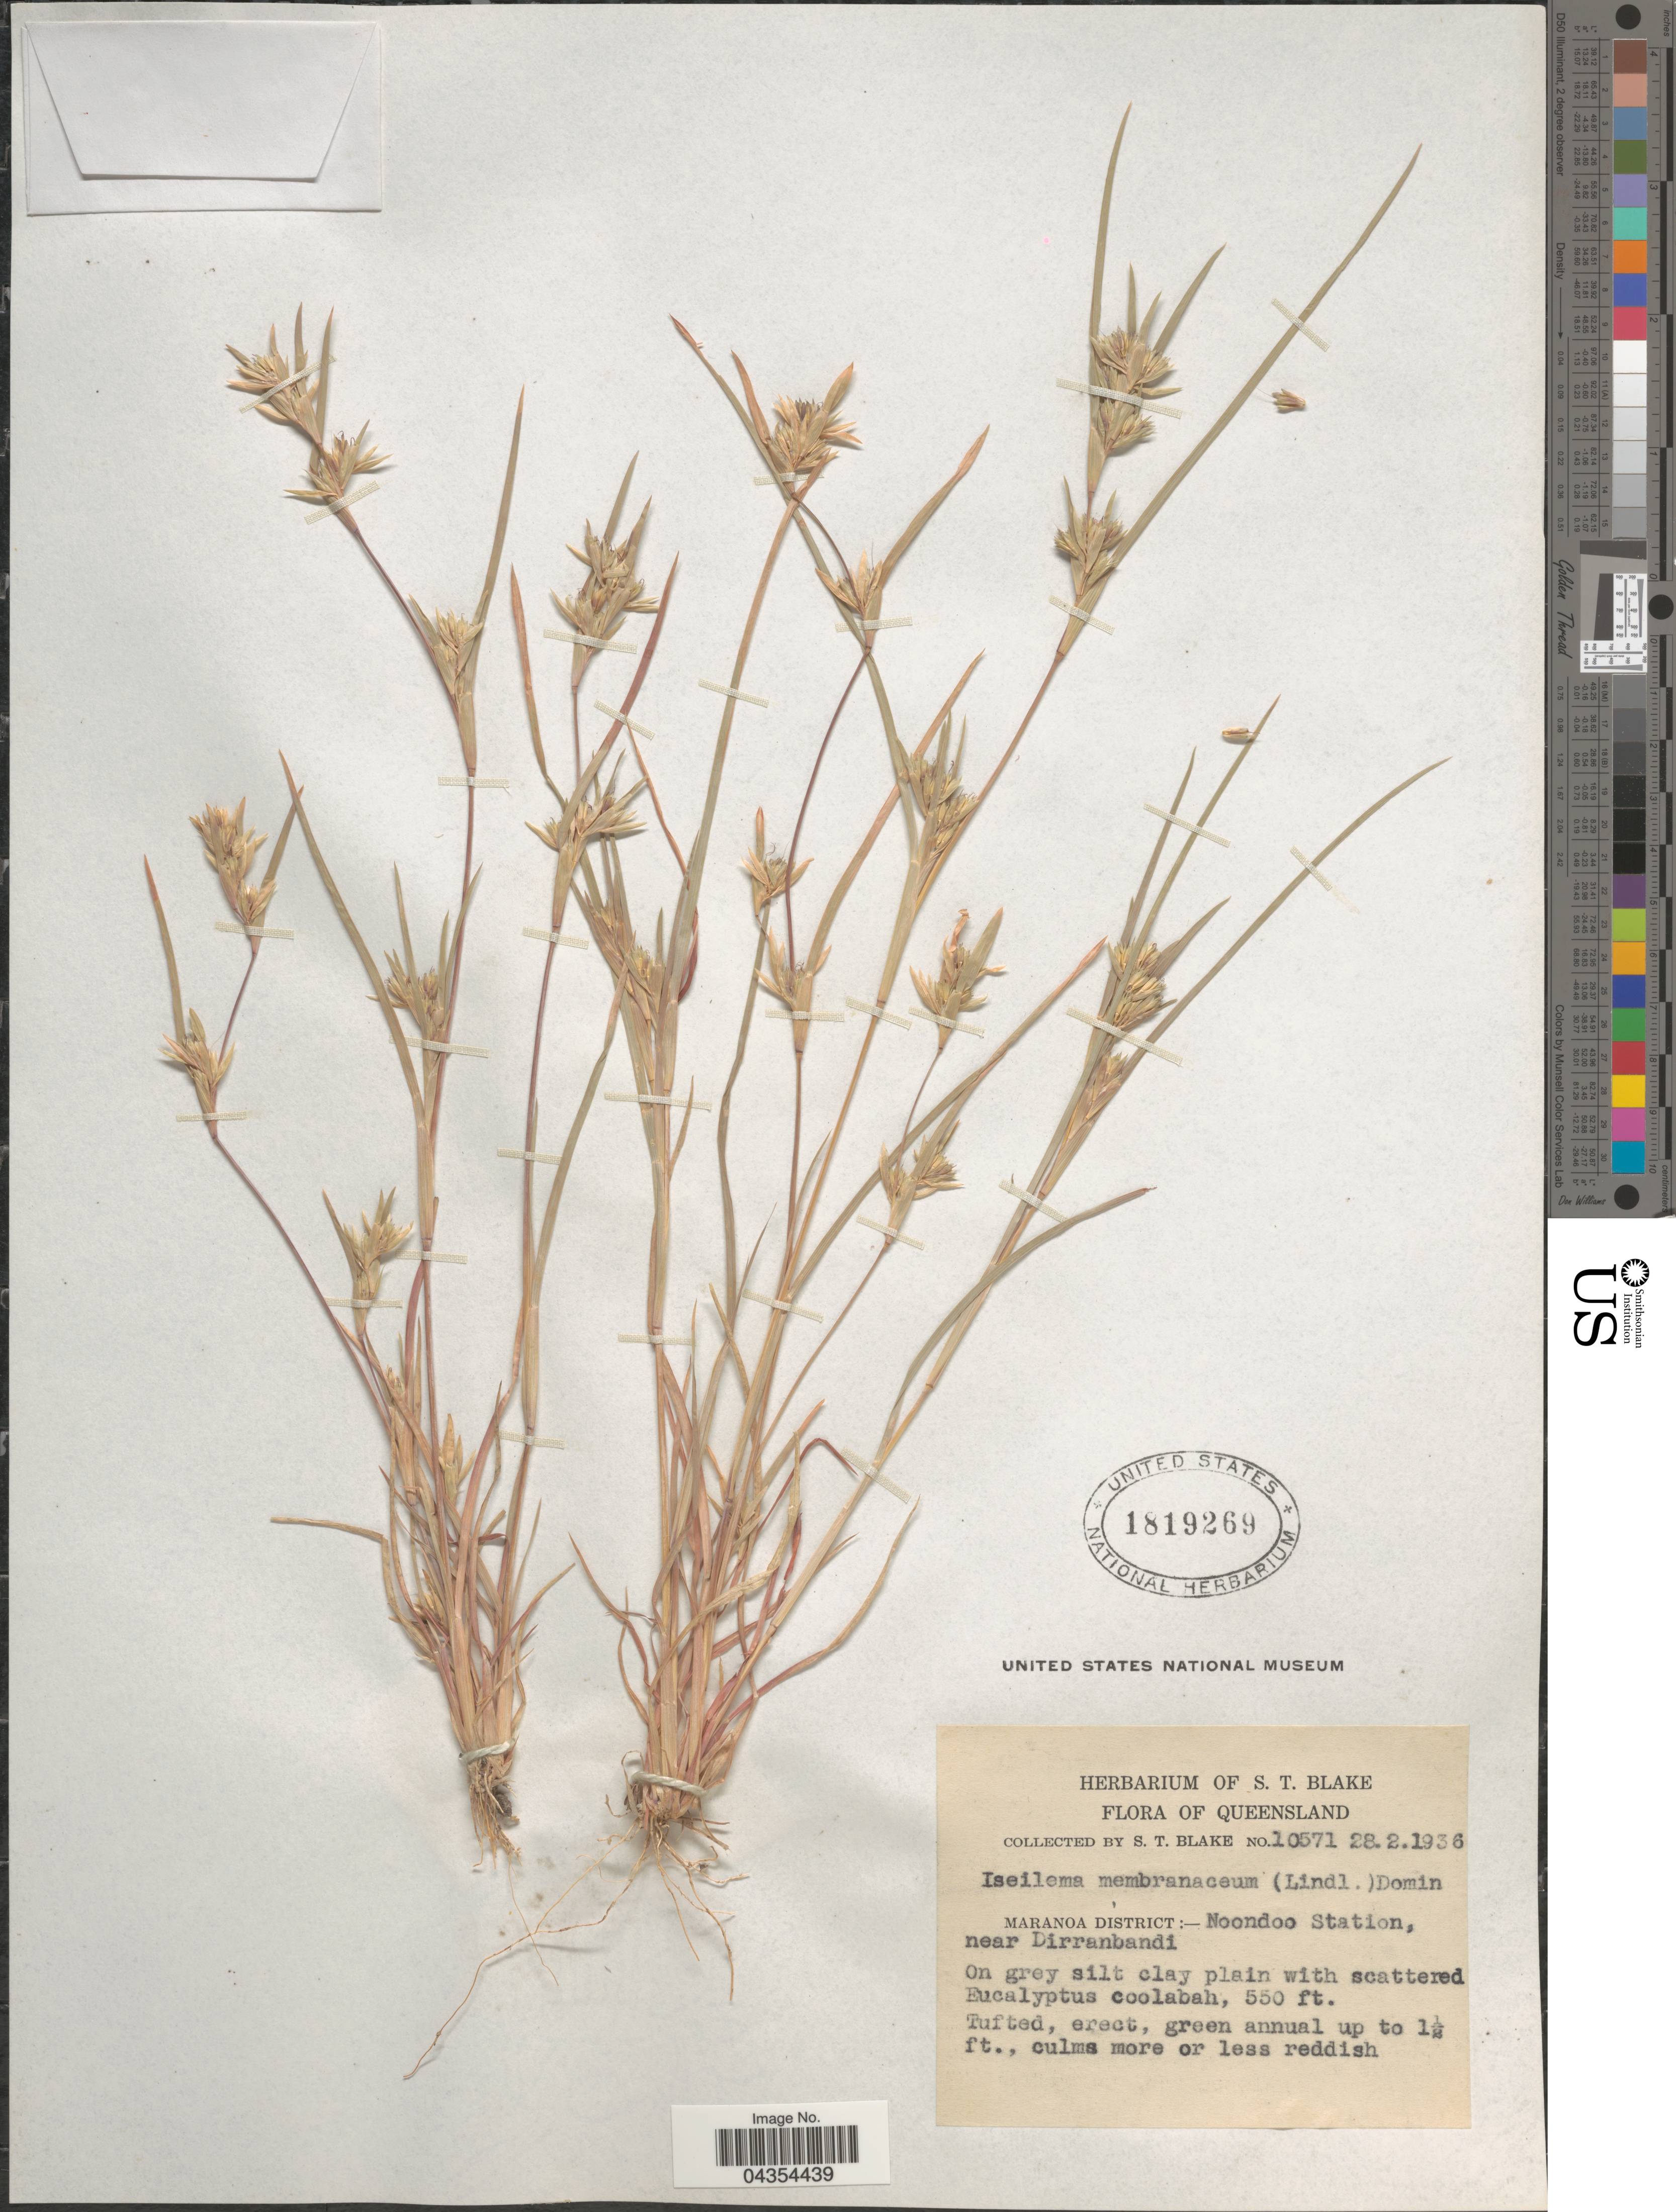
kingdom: Plantae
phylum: Tracheophyta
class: Liliopsida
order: Poales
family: Poaceae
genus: Iseilema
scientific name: Iseilema membranaceum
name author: (Lindl.) Domin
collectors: S. T. Blake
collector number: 10571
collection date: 1936-02-28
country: Australia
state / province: Queensland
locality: Maranoa District:-Noondoo Station, near Dirranbandi.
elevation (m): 168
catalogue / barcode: US 1819269